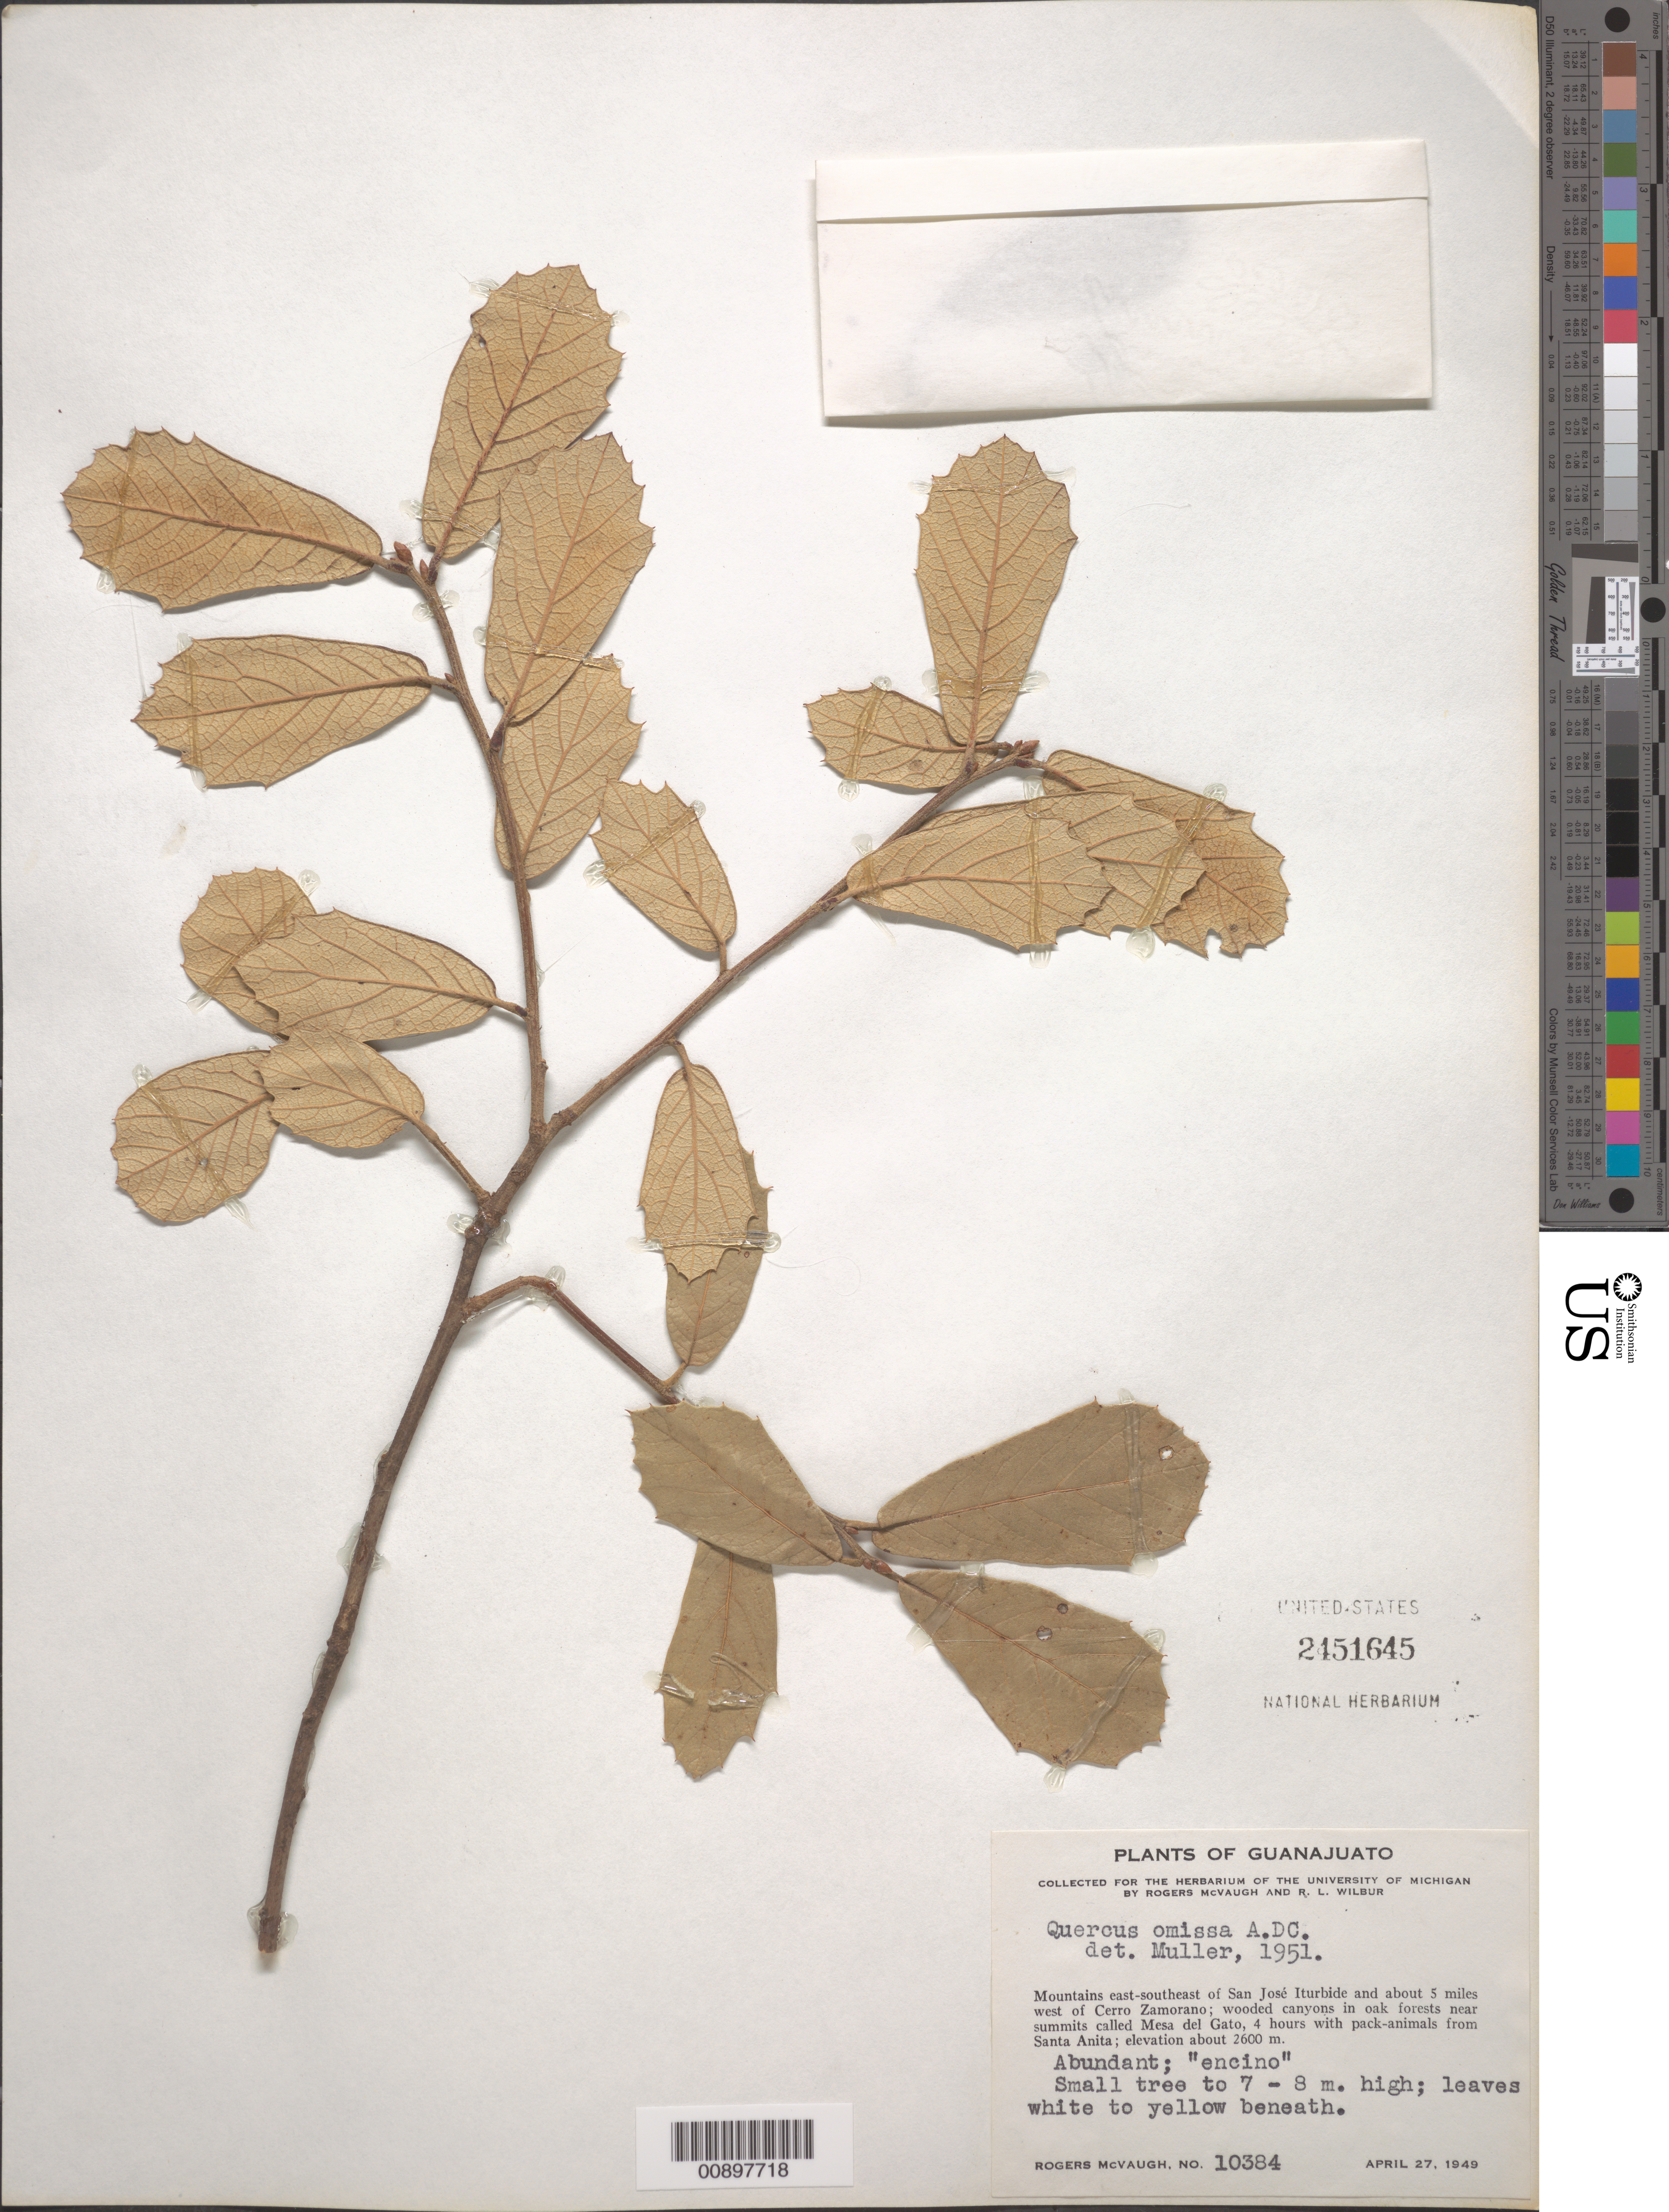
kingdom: Plantae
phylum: Tracheophyta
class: Magnoliopsida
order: Fagales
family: Fagaceae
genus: Quercus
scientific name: Quercus omissa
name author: A. DC.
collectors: R. McVaugh & R. L. Wilbur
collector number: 10384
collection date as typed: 27 Apr 1949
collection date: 1949-04-27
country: Mexico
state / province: Guanajuato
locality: Mountains east-southeast of San José Iturbide and about 5 miles west of Cerro Zamorano; wooded canyons in oak forests near summits called Mesa del Gato, 4 hours with pack-animals from Santa Anita.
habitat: Wooded canyons in oak forests near summits.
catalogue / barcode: US 2451645